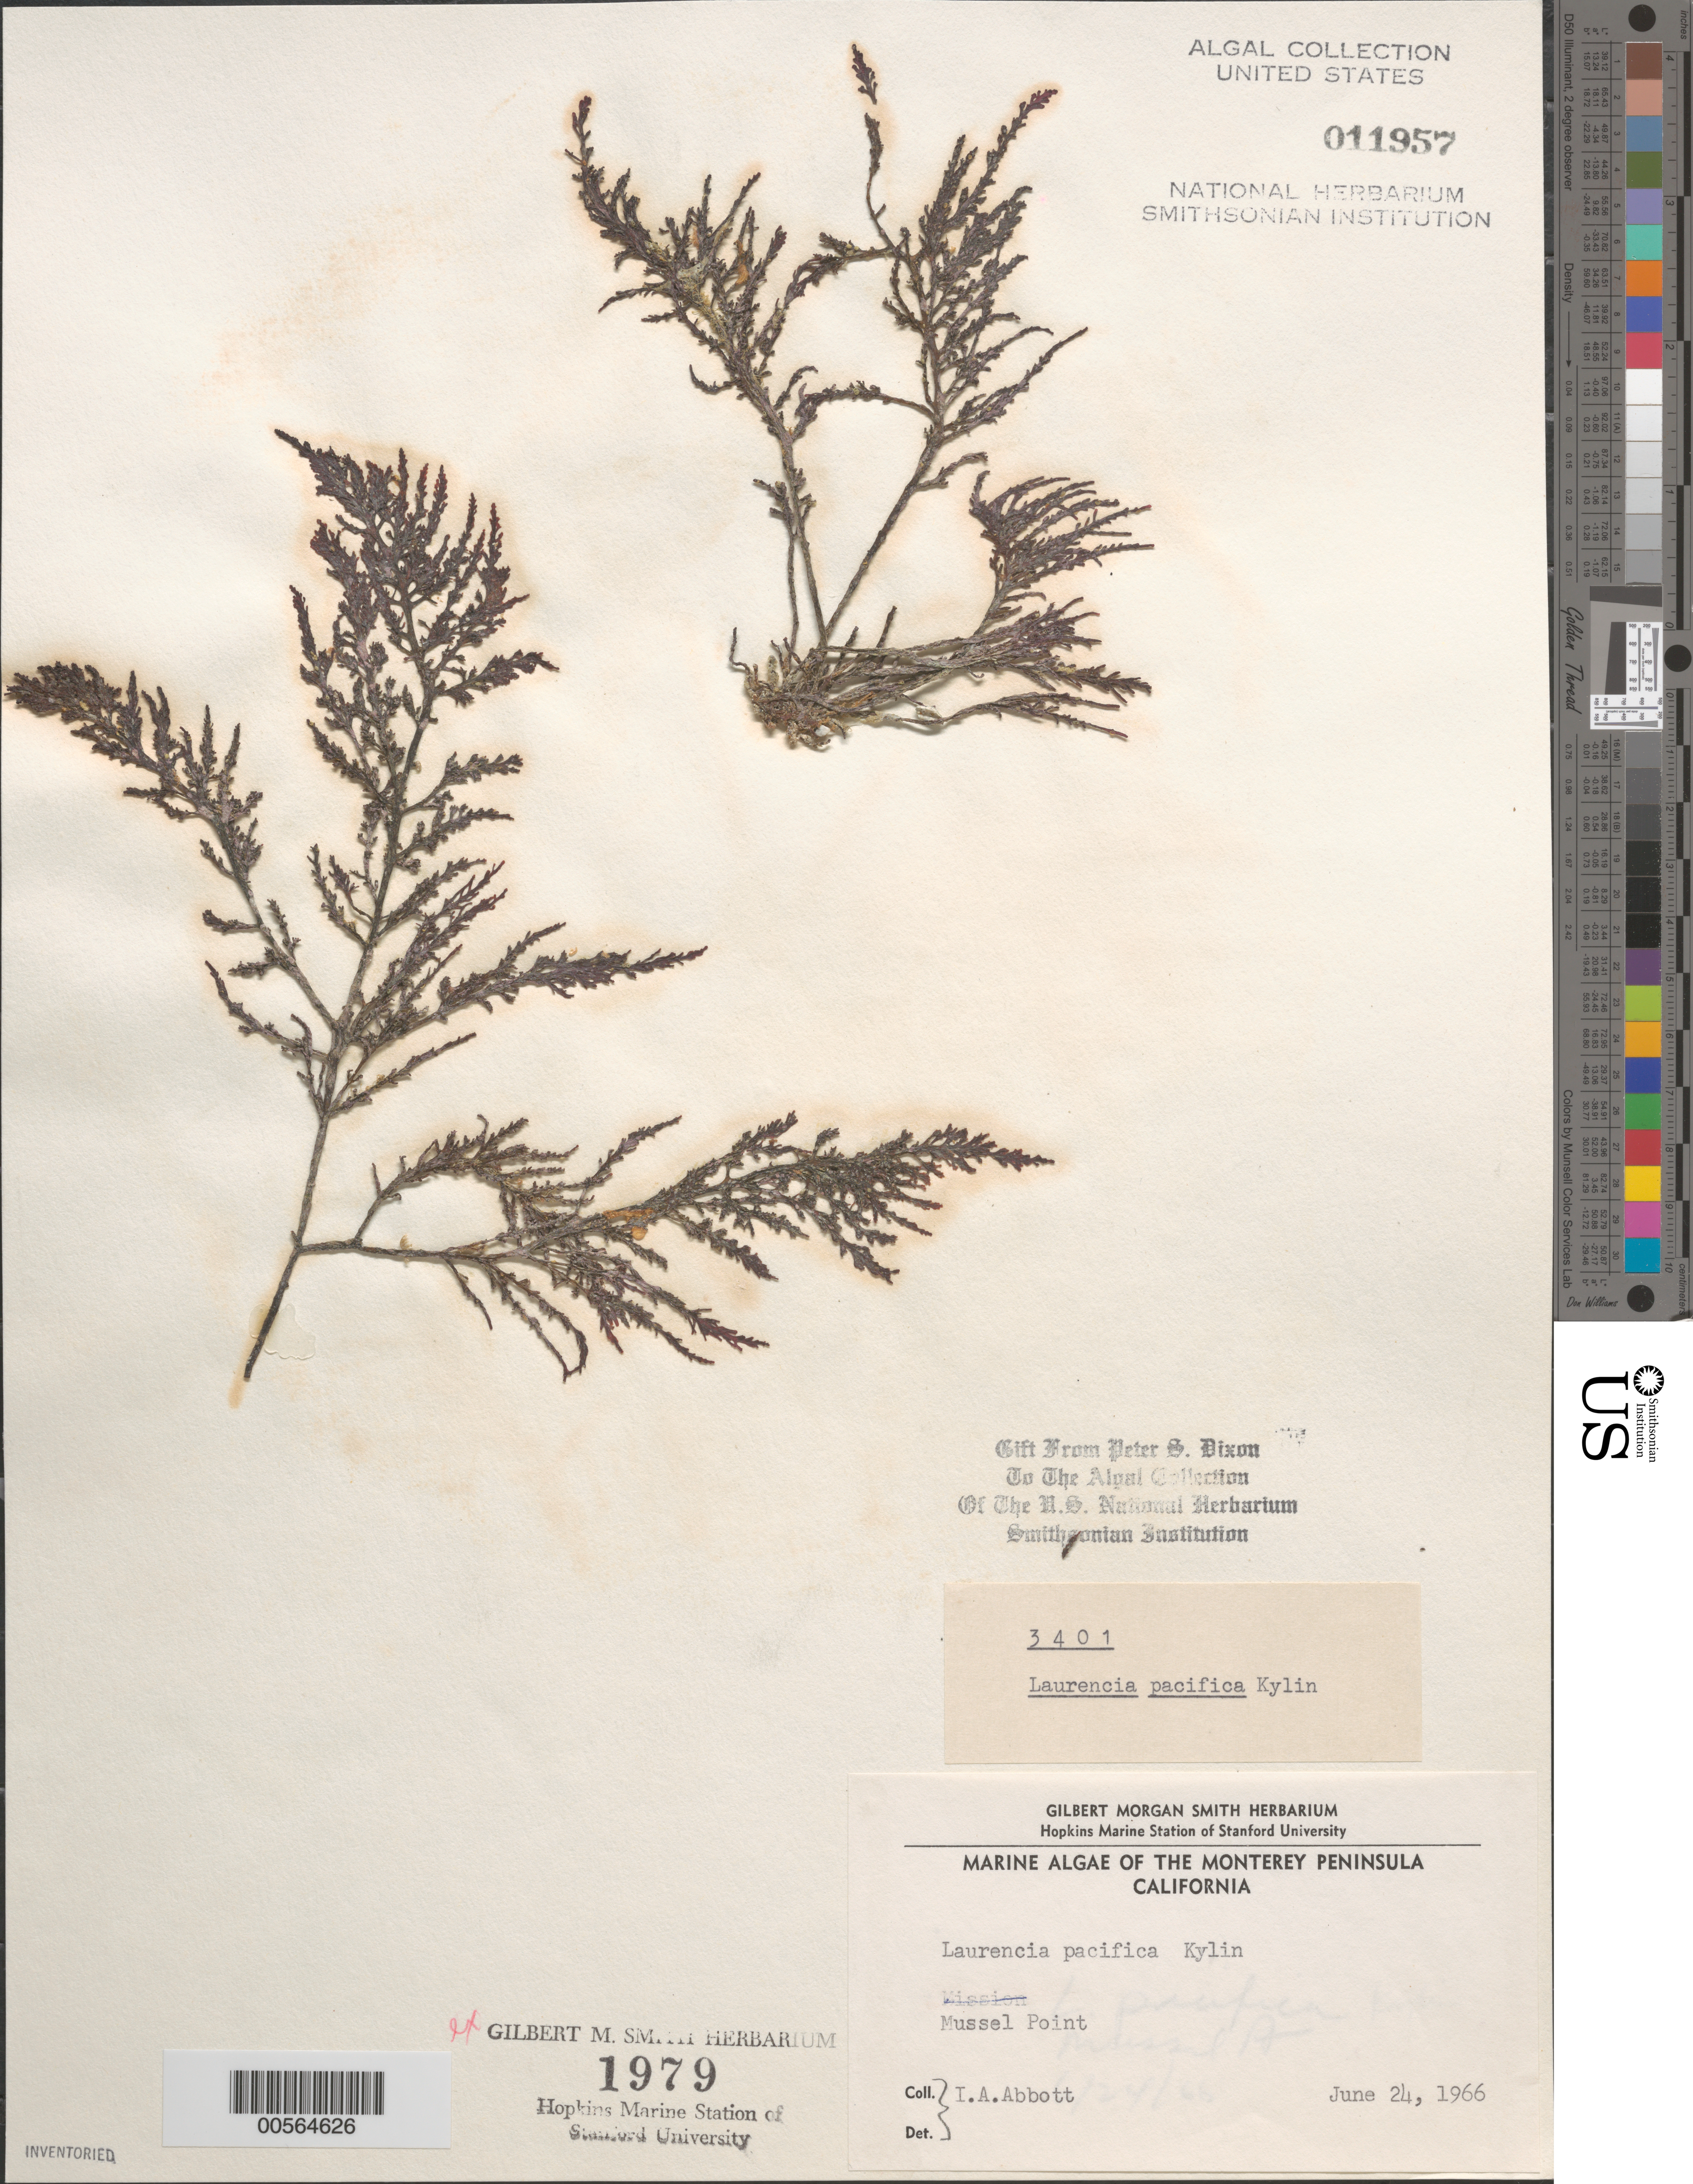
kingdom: Plantae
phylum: Rhodophyta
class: Florideophyceae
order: Ceramiales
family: Rhodomelaceae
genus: Laurencia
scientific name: Laurencia pacifica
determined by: Abbott, Isabella A.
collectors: I. A. Abbott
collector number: PSD 3401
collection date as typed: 24 Jun 1966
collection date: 1966-06-24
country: United States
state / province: California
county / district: Monterey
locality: Mussel Point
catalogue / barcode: US 11957